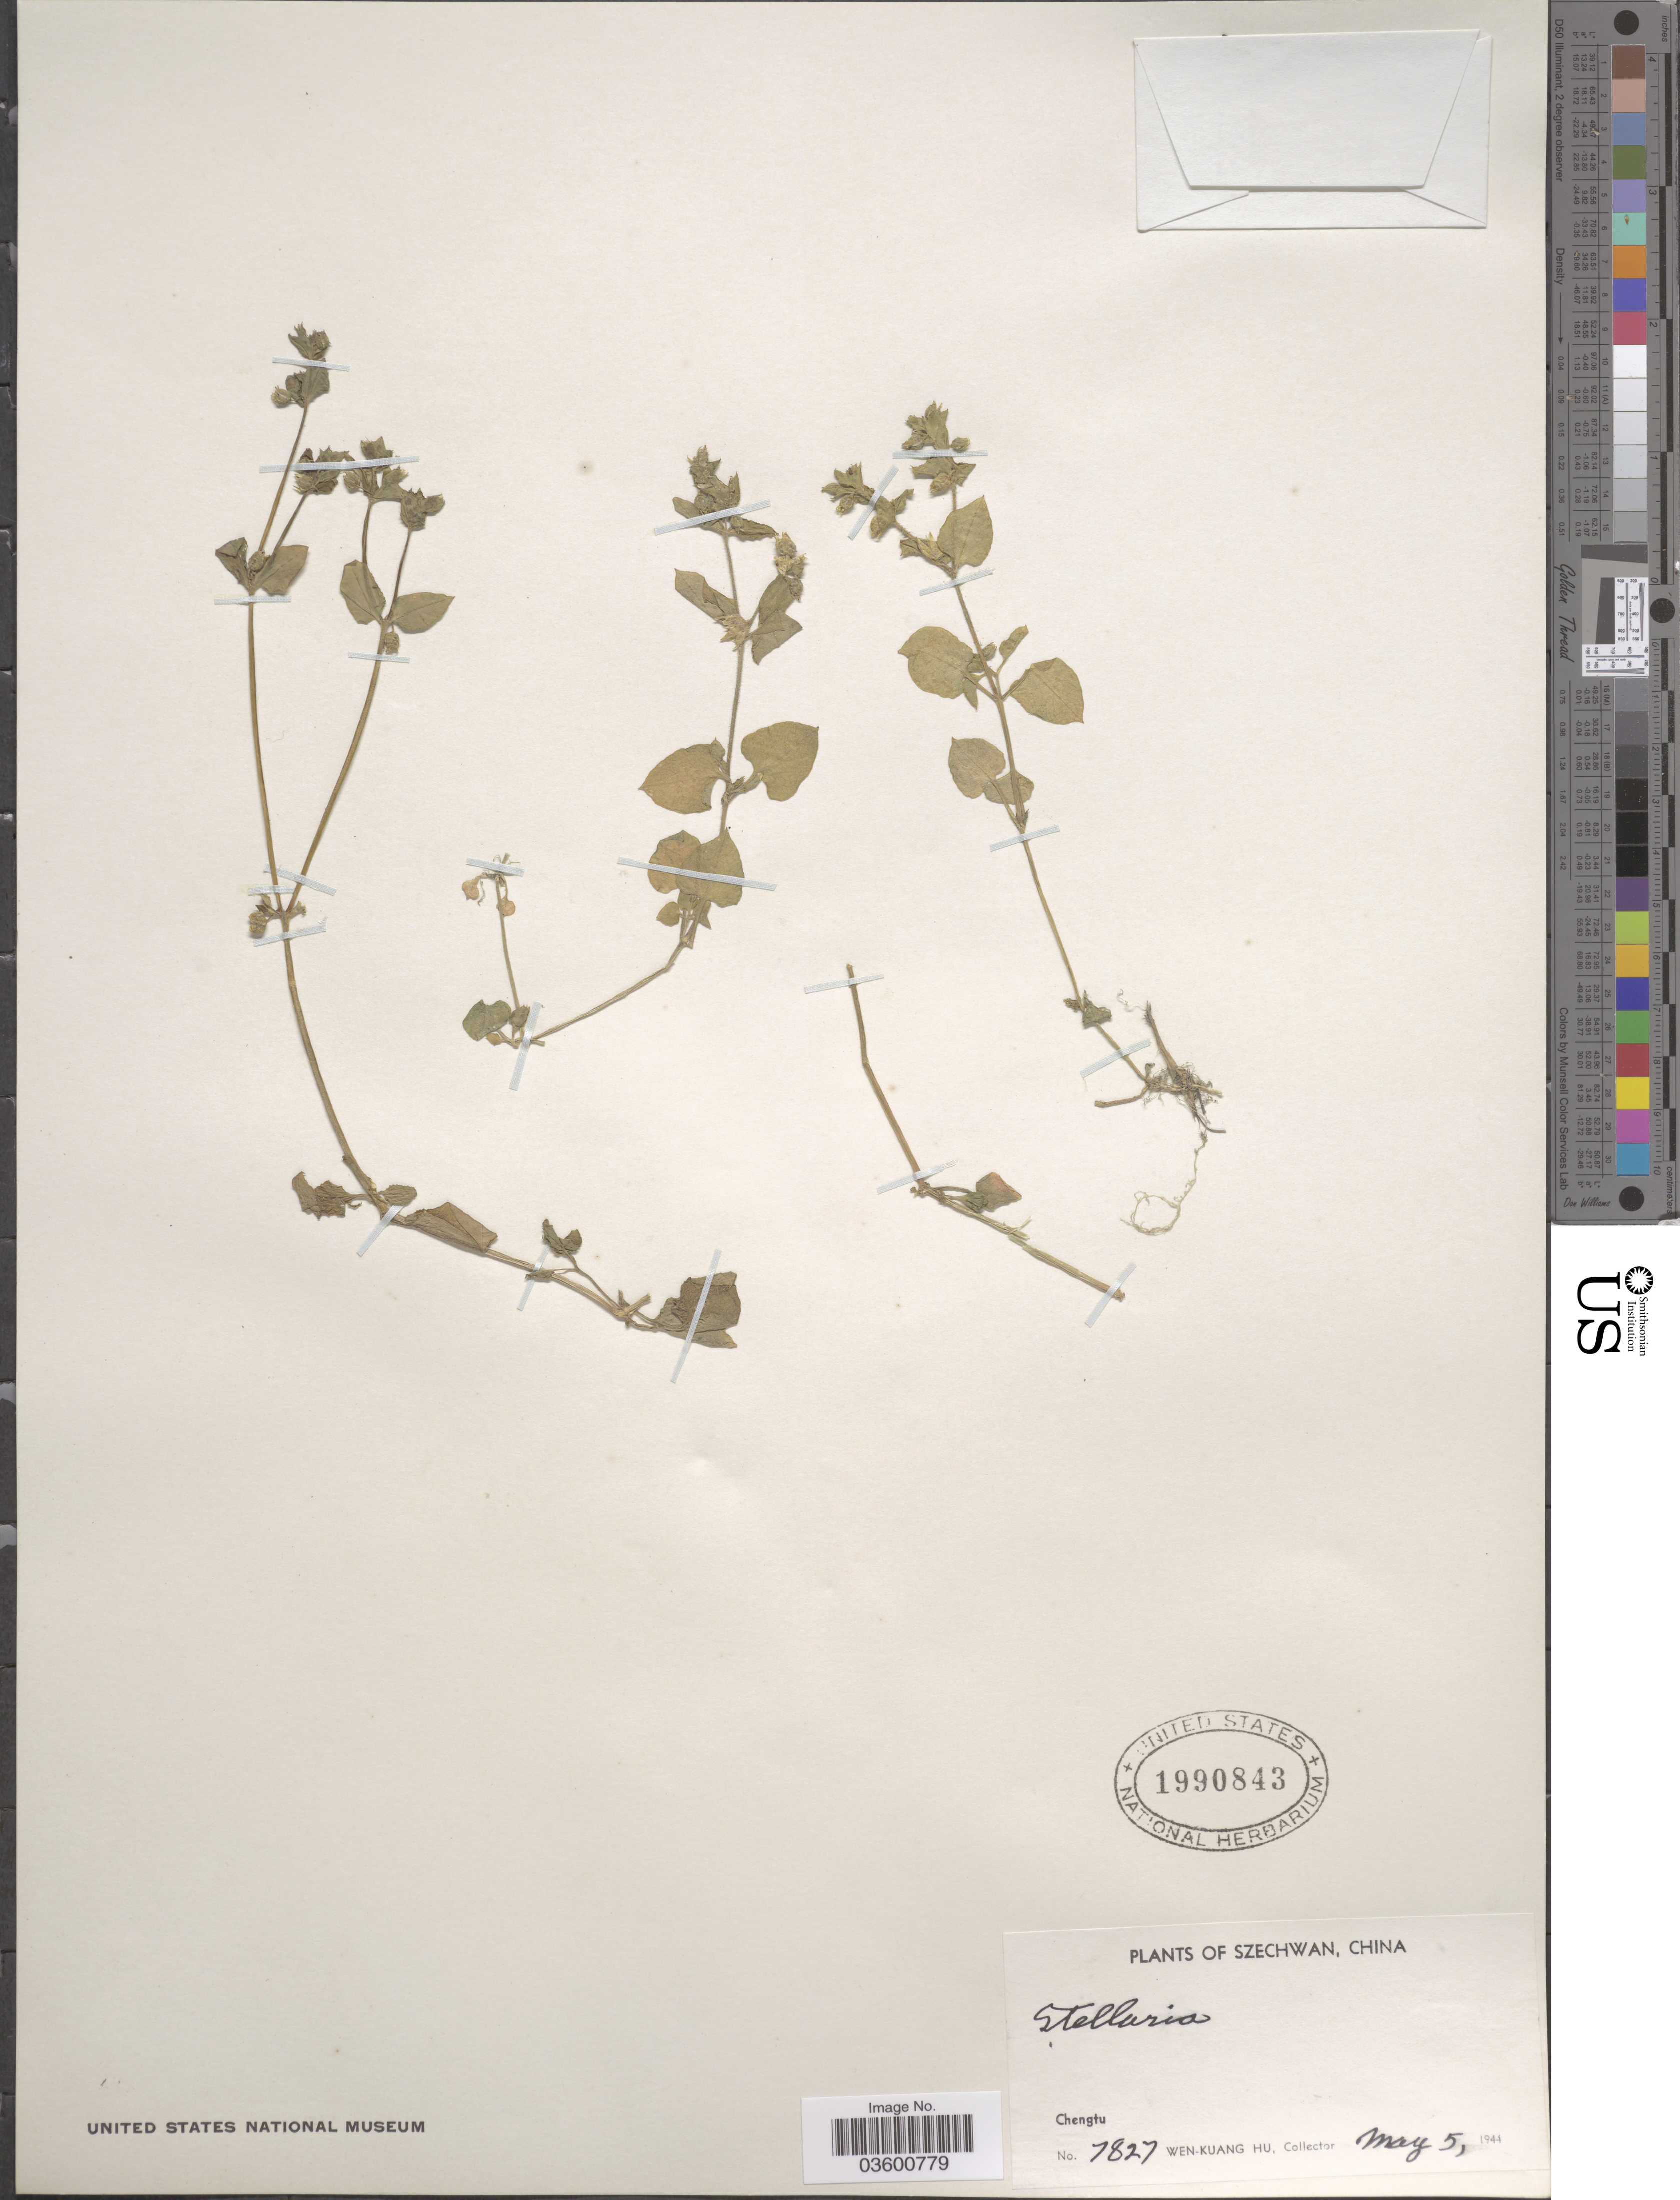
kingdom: Plantae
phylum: Tracheophyta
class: Magnoliopsida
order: Caryophyllales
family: Caryophyllaceae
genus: Stellaria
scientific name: Stellaria sp.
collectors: W. K. Hu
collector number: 7827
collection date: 1944-05-05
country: China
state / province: Sichuan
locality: Szechwan. Chengtu.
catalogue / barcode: US 1990843